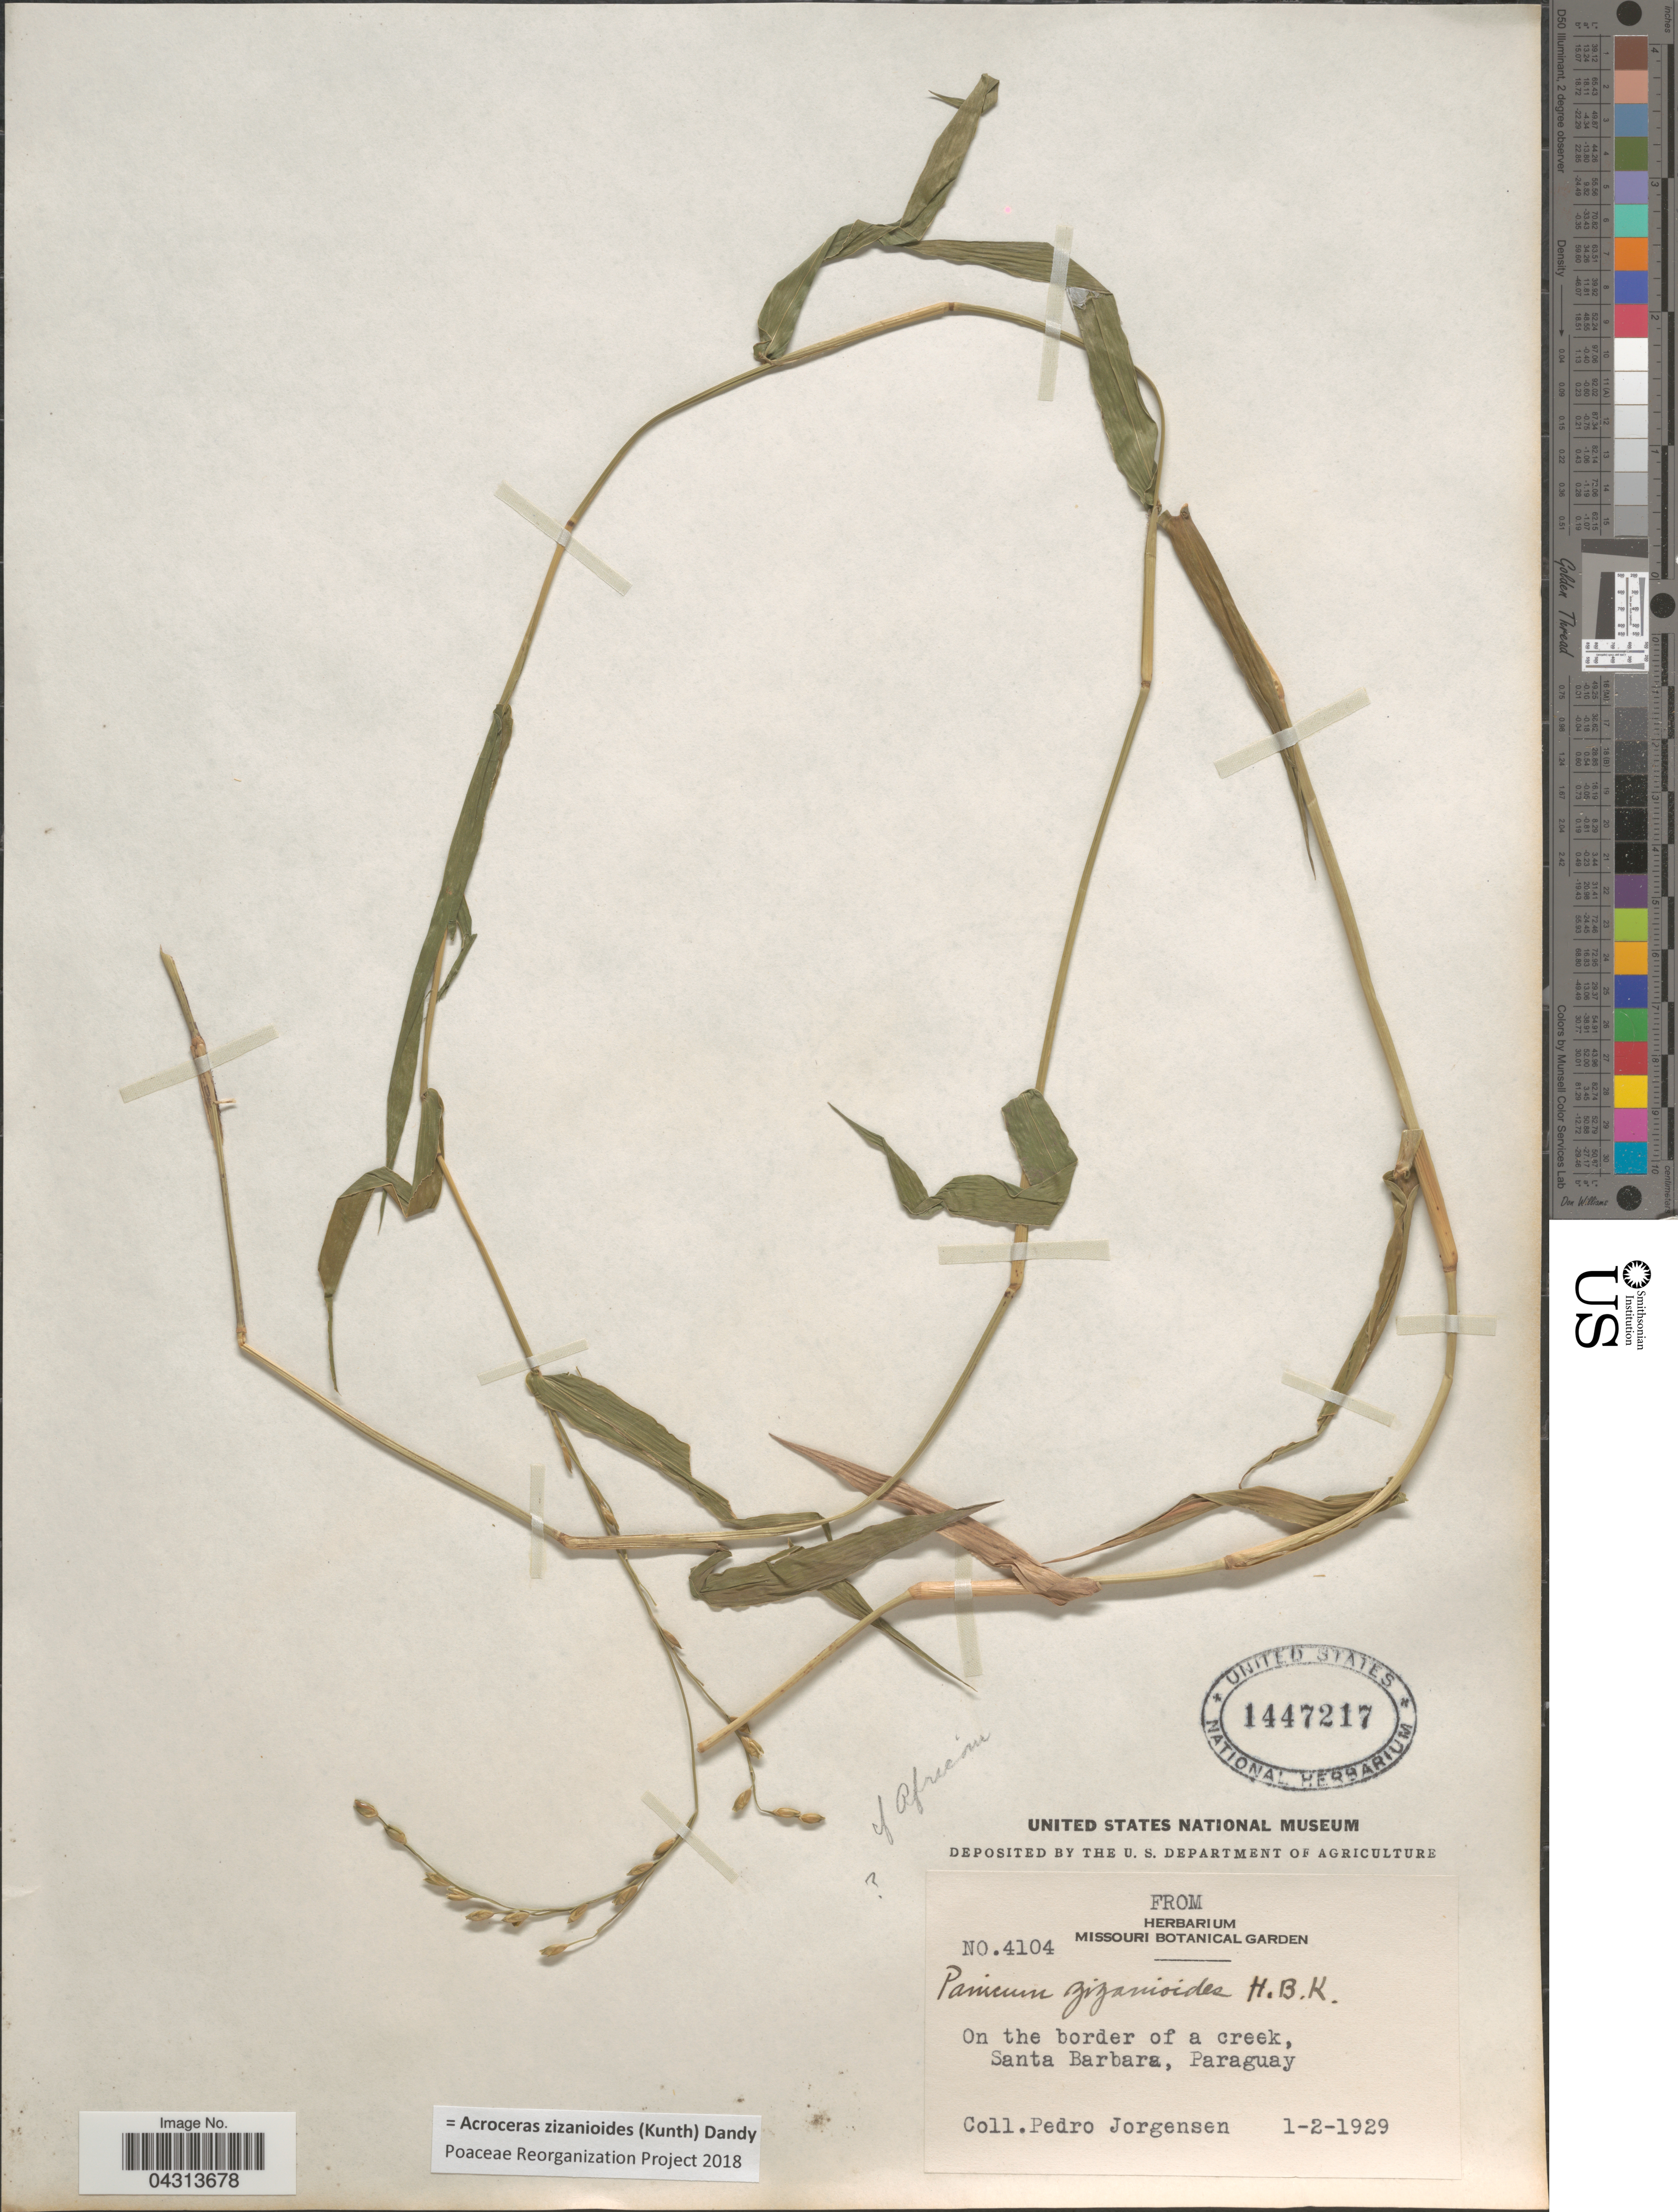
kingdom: Plantae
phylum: Tracheophyta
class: Liliopsida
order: Poales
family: Poaceae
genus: Acroceras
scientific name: Acroceras zizanioides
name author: (Kunth) Dandy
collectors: P. Jörgensen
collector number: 4104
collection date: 1929-02-01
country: Paraguay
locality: On the border of a creek, Santa Barbara.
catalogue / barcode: US 1447217